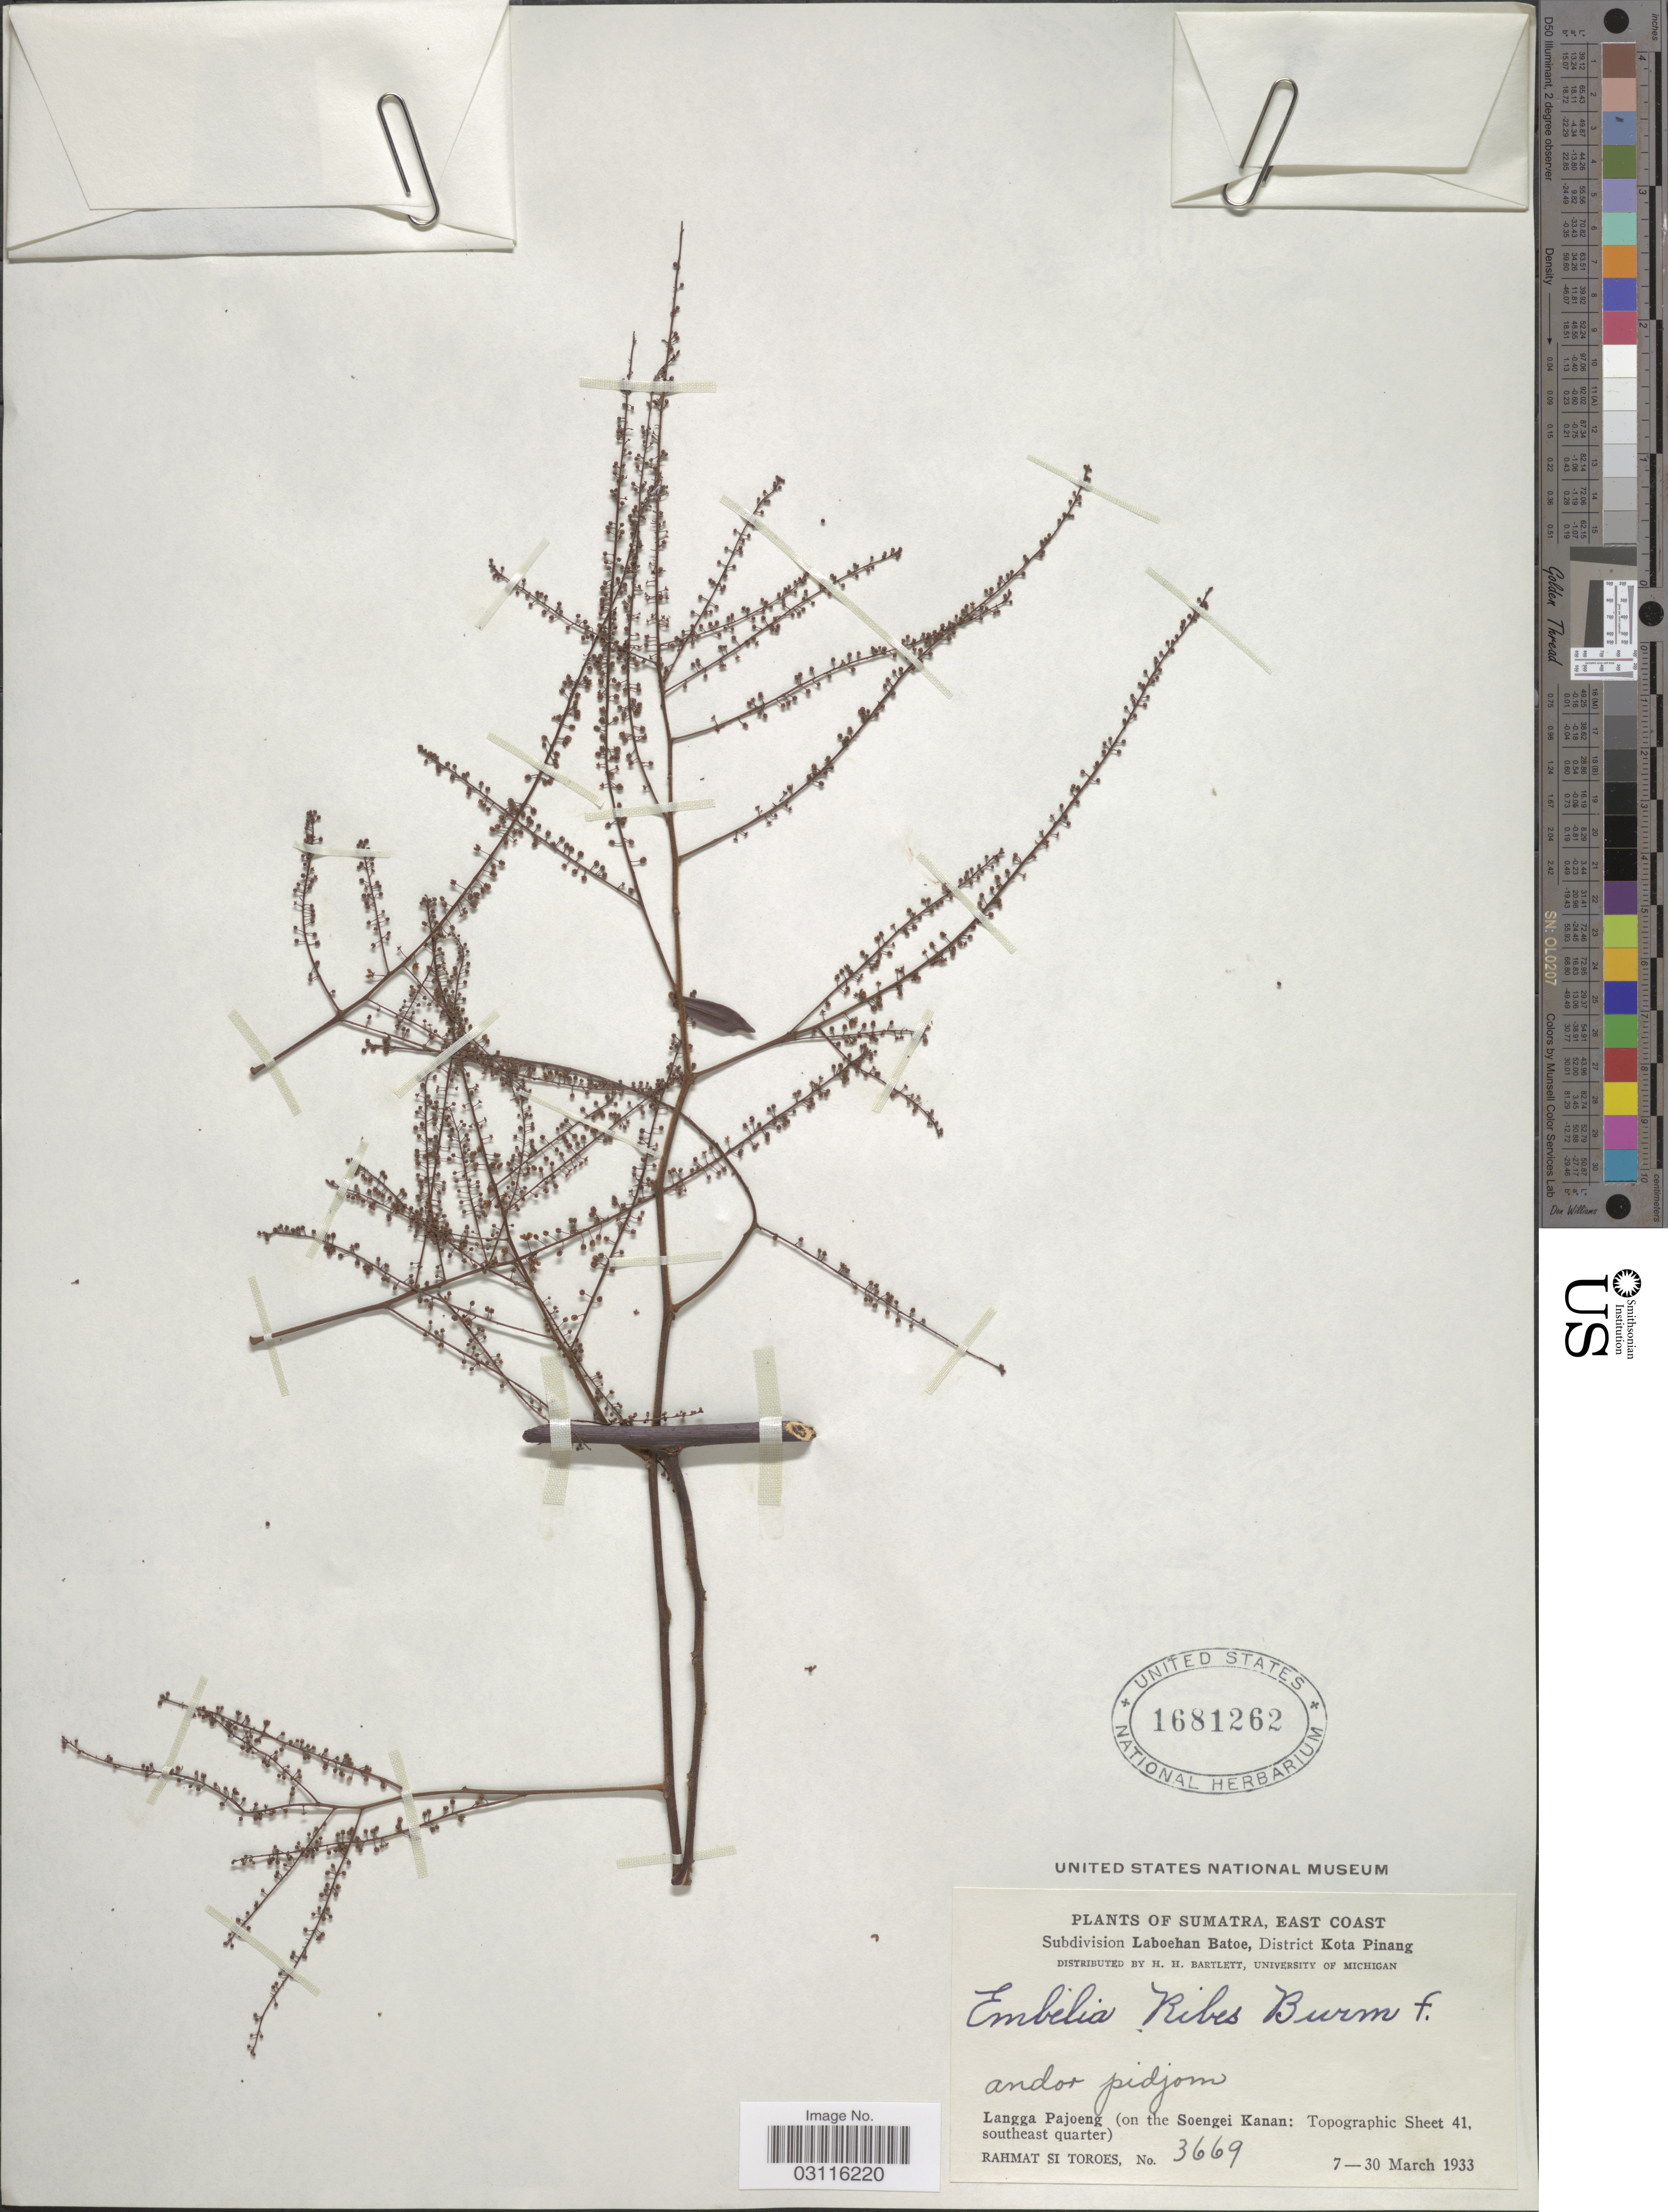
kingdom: Plantae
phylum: Tracheophyta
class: Magnoliopsida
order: Ericales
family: Primulaceae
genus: Embelia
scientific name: Embelia ribes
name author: Burm. f.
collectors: Rahmat Si Boeea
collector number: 3669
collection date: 1933-03-07/1933-03-30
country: Indonesia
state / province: Sumatra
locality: East Coast. Subdivision Laboehan Batoe, District Kota Pinang. Langga Pajoeng (on the Soengei Kanan: Topographic Sheet 41, southeast quarter).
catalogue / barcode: US 1681262